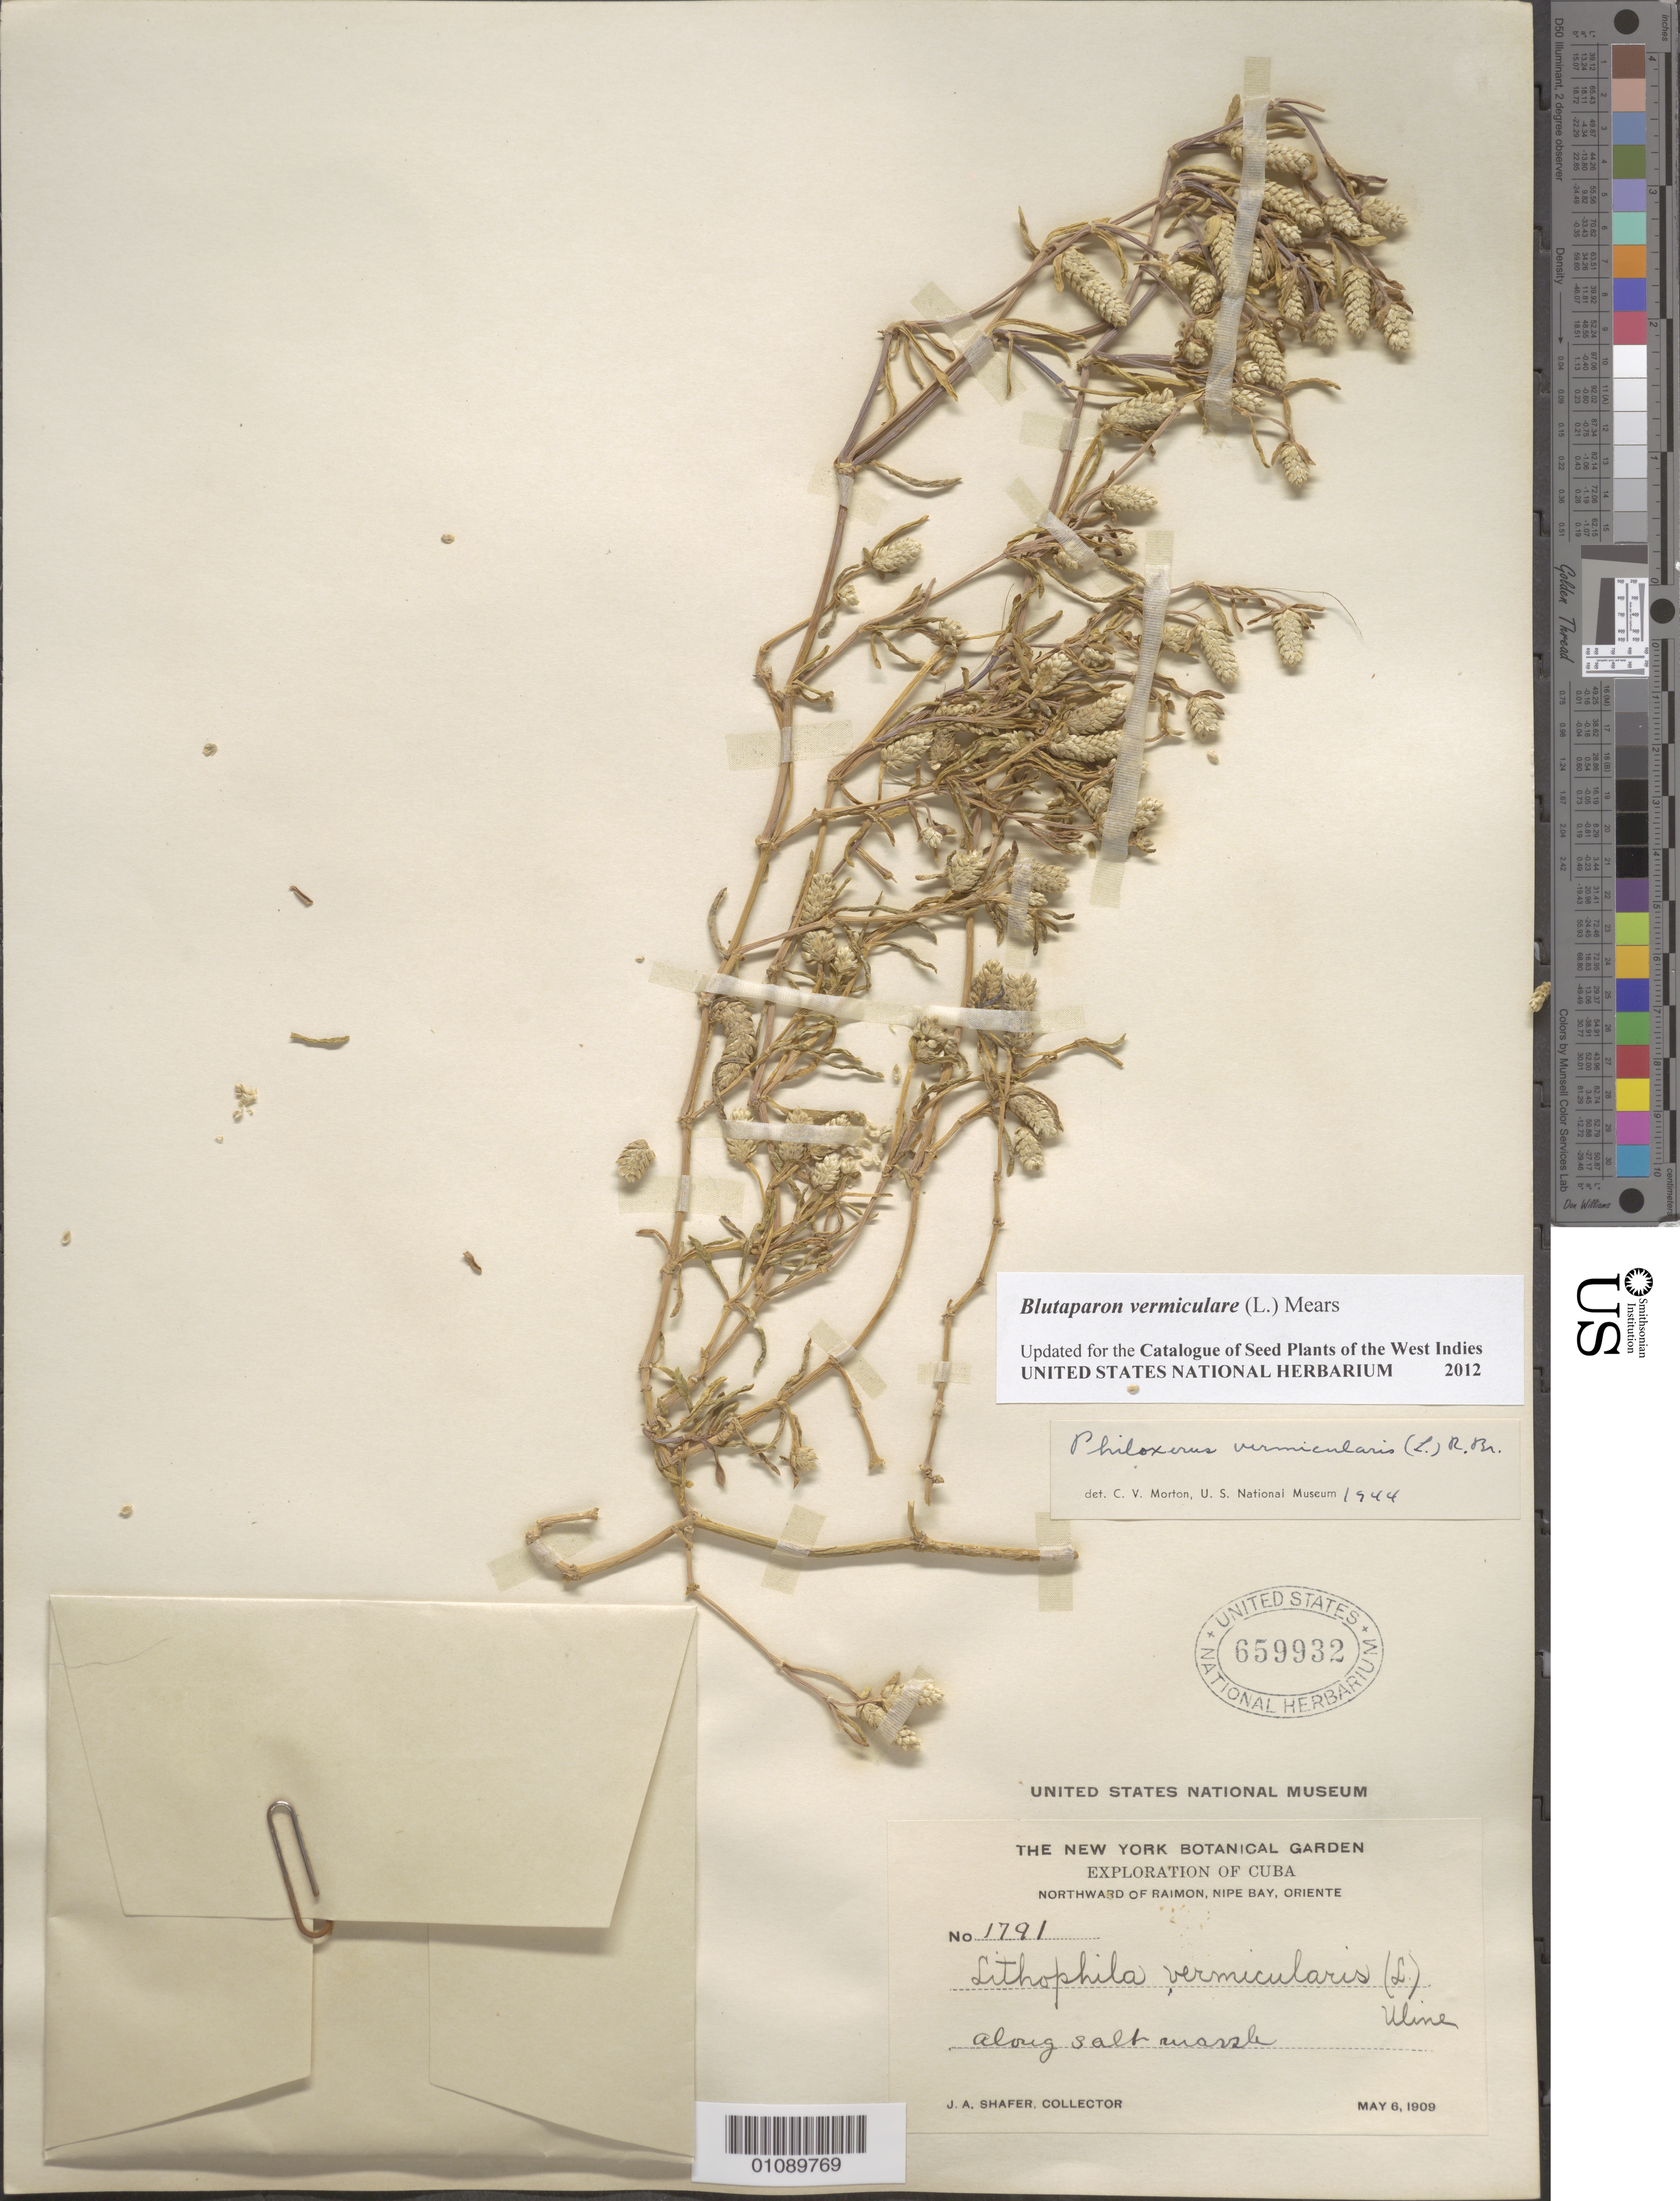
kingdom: Plantae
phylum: Tracheophyta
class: Magnoliopsida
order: Caryophyllales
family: Amaranthaceae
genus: Gomphrena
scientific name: Gomphrena vermicularis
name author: L.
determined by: Strong, Mark T., (BOT), Smithsonian Institution - National Museum of Natural History (UNITED STATES)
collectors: J. A. Shafer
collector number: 1781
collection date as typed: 06 May 1909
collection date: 1909-05-06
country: Cuba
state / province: Holguín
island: Cuba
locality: Oriente, Nipe Bay, N of Raimon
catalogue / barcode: US 659932